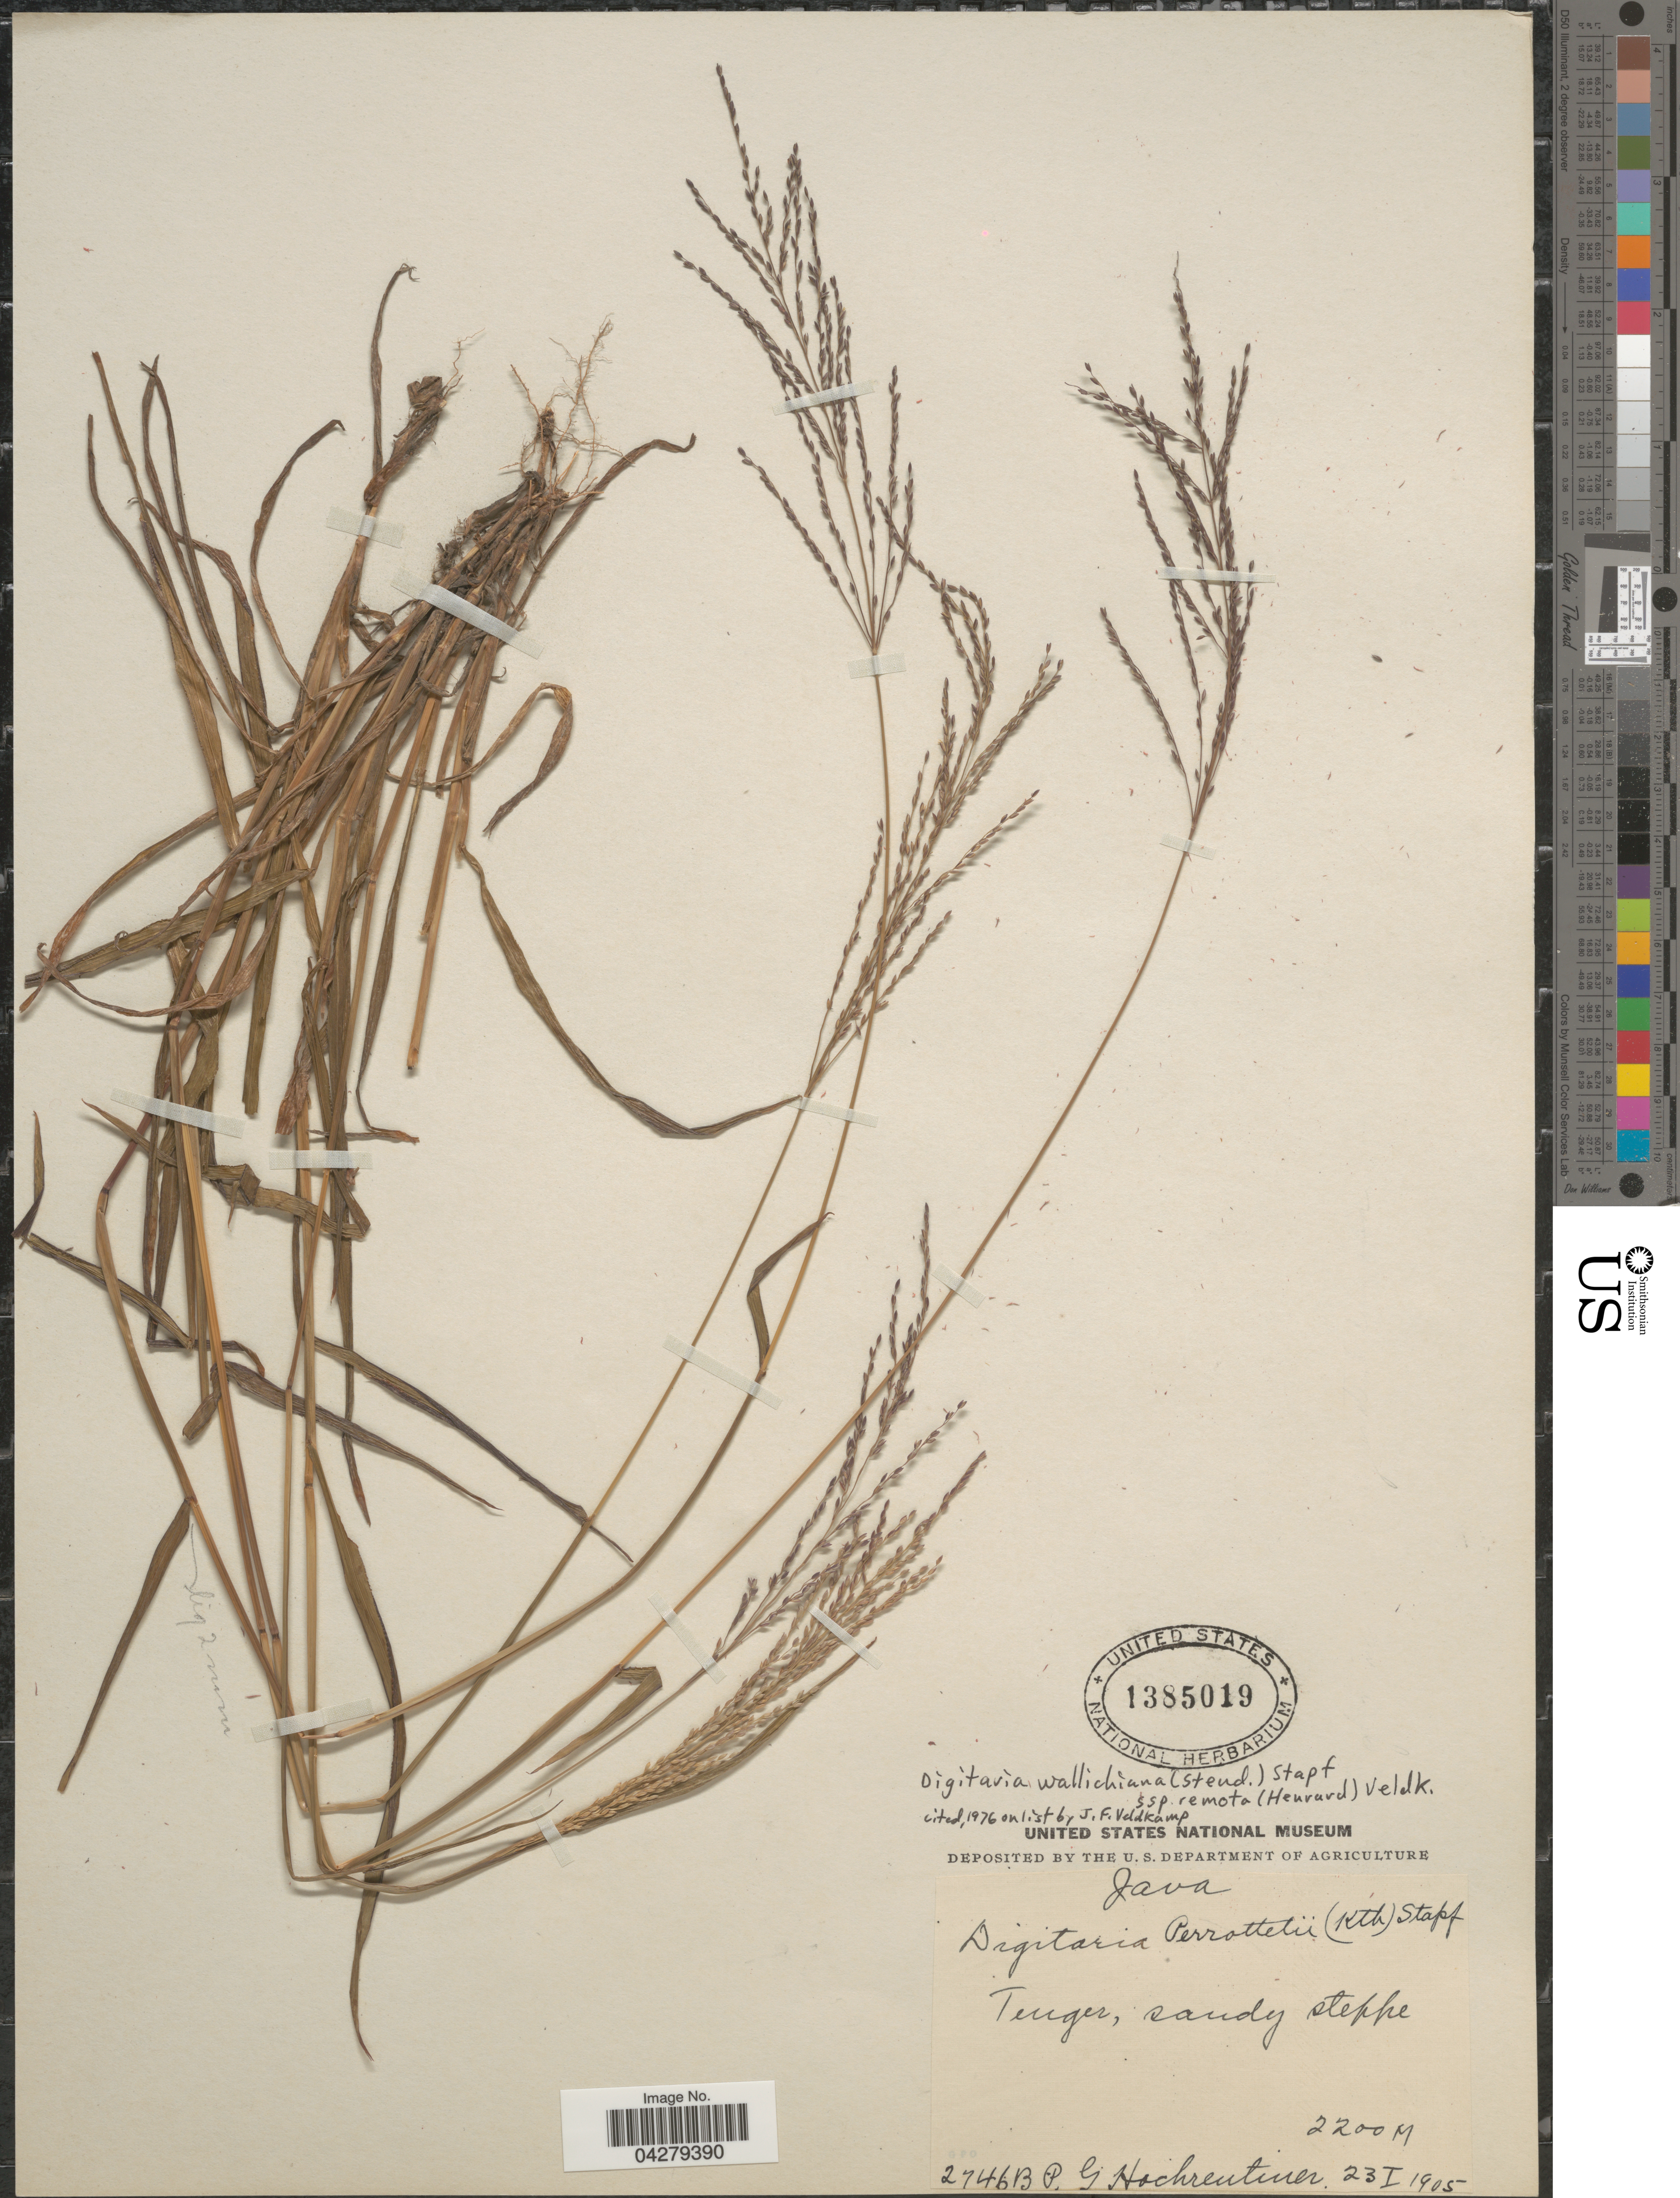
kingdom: Plantae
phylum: Tracheophyta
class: Liliopsida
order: Poales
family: Poaceae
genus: Digitaria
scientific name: Digitaria wallichiana subsp. remota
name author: (Henr.) Veldkamp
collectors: B. P. Hochreutiner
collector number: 2746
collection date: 1905-01-23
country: Indonesia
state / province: Java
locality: Tenger.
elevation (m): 2200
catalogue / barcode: US 1385019